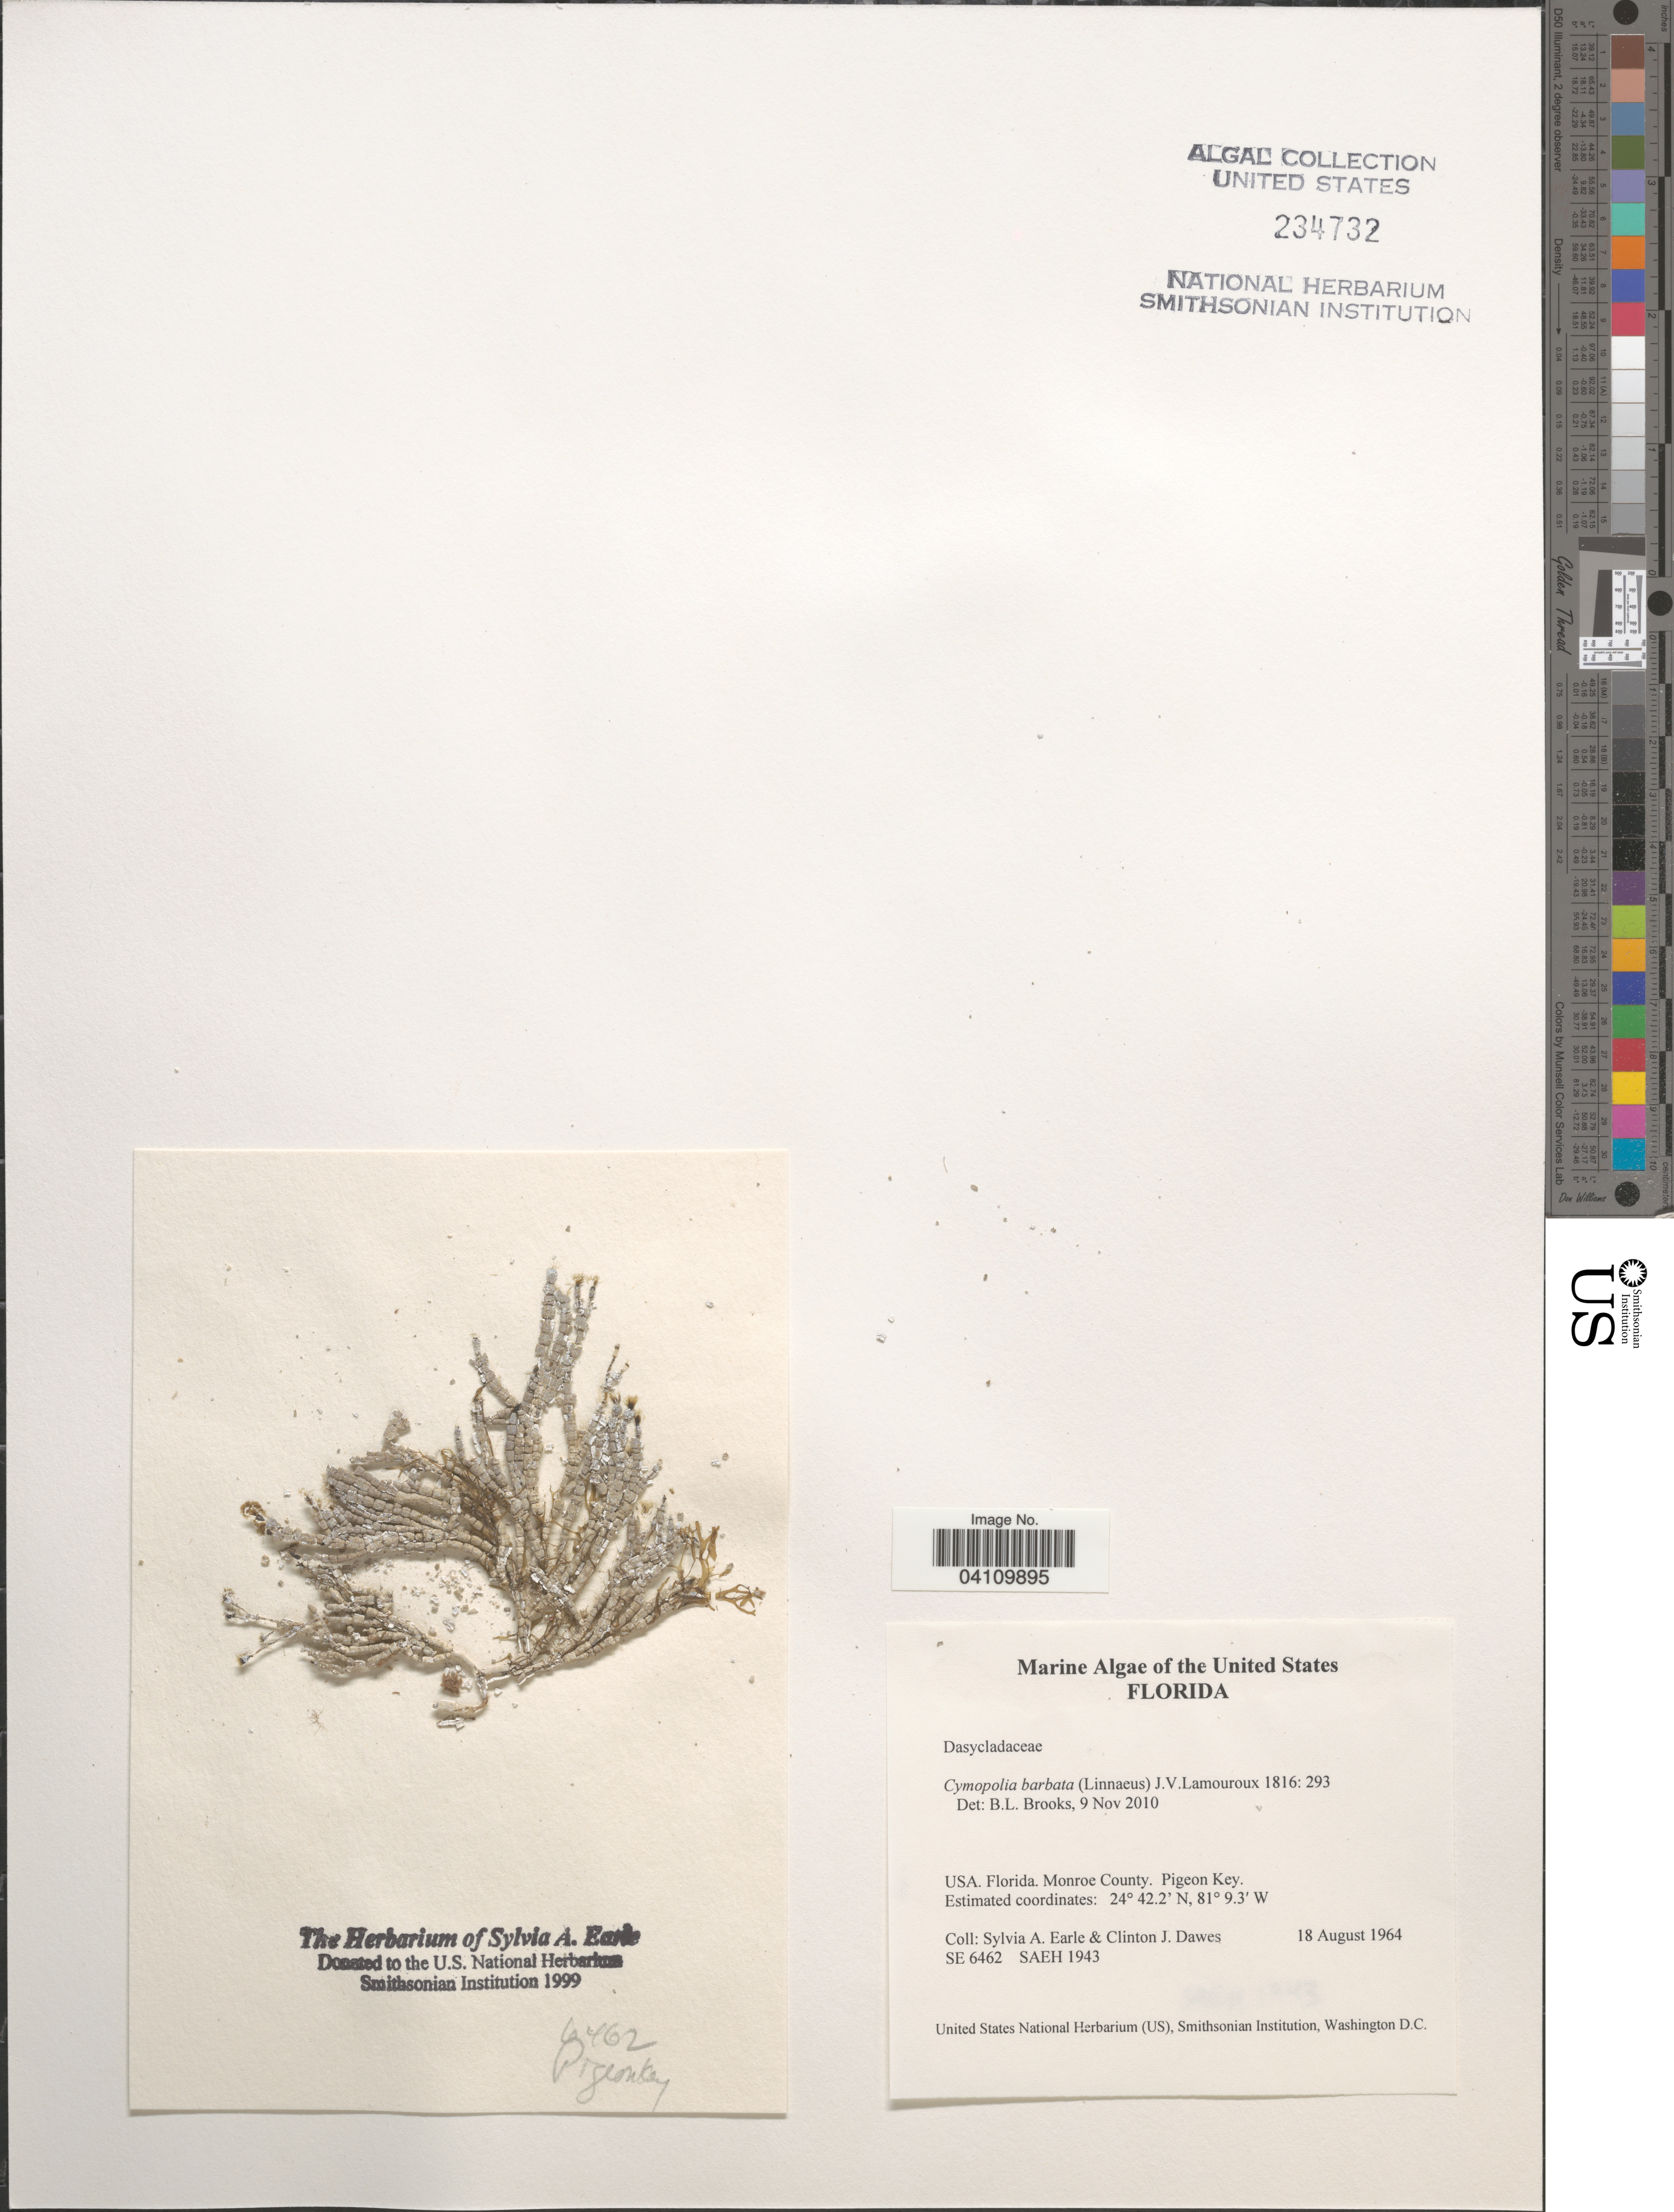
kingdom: Plantae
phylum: Chlorophyta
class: Ulvophyceae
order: Dasycladales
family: Dasycladaceae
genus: Cymopolia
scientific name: Cymopolia barbata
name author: (L.) J.V.Lamouroux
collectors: S. A. Earle & C. Dawes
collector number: SE 6462/SAEH 1943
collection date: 1964-08-18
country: United States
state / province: Florida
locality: Monroe County. Pigeon Key.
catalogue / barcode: US 234732